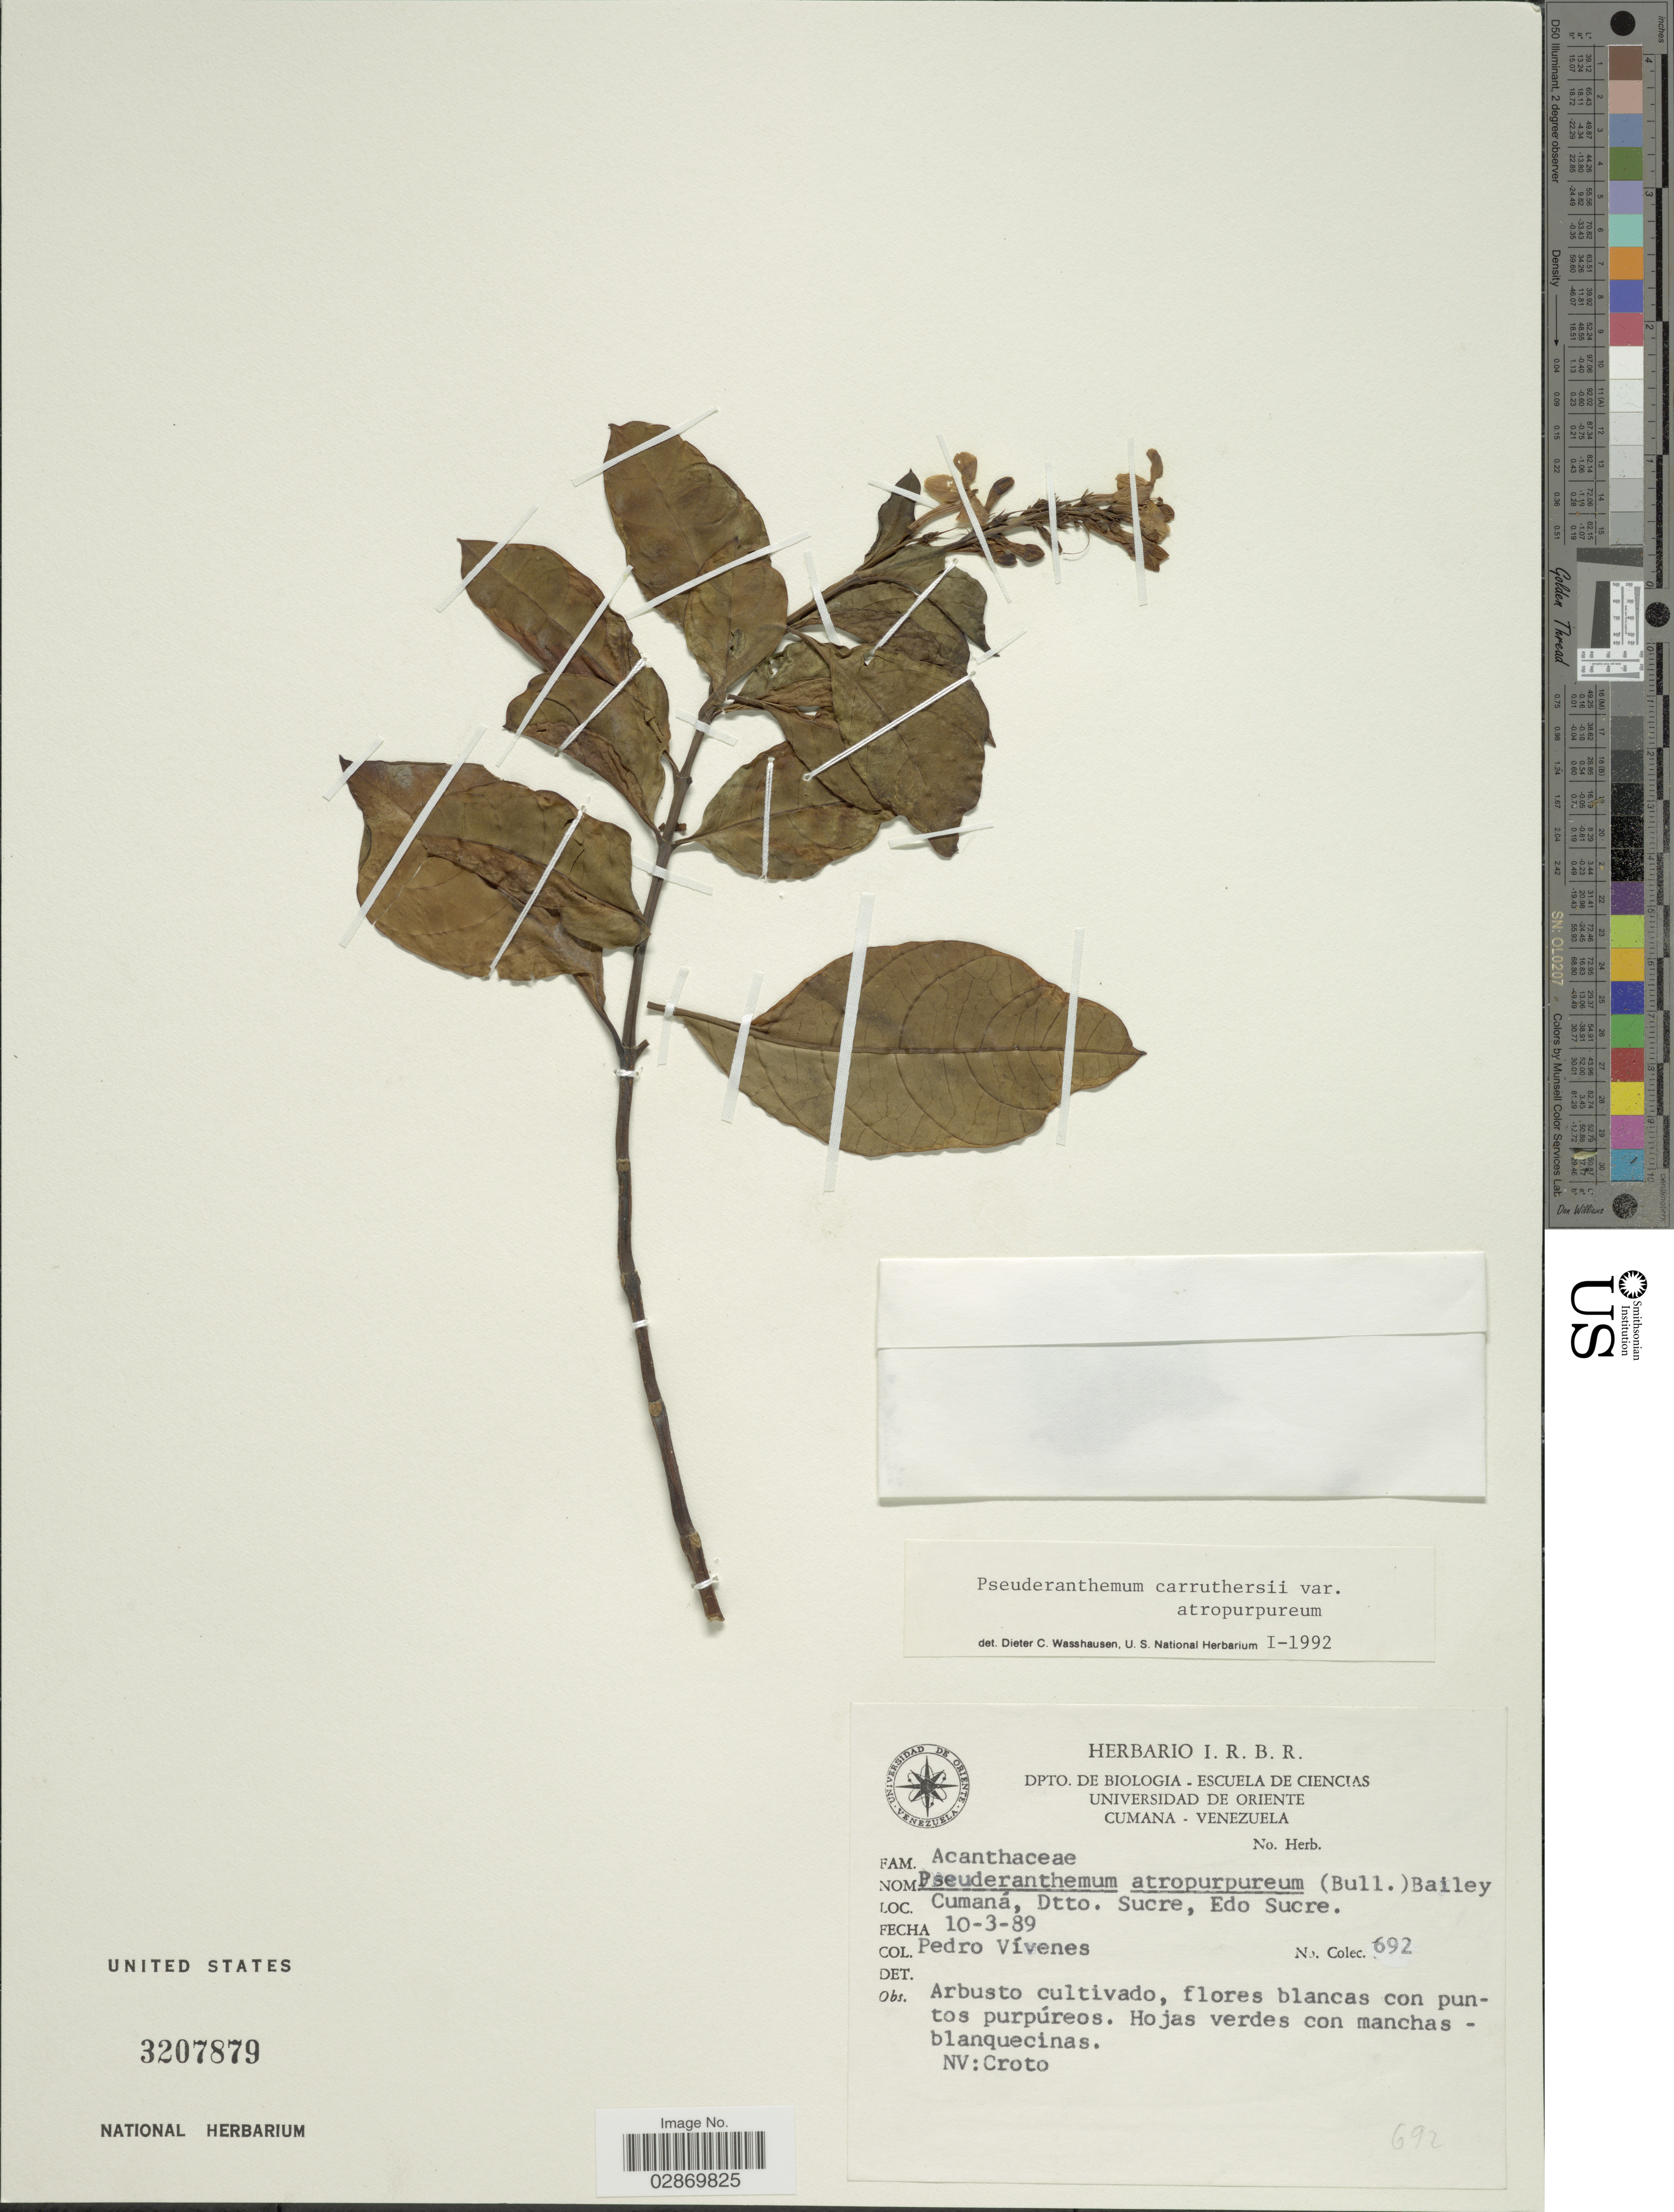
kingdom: Plantae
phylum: Tracheophyta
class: Magnoliopsida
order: Lamiales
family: Acanthaceae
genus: Pseuderanthemum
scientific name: Pseuderanthemum atropurpureum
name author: (W. Bull) L.H. Bailey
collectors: P. Vivenes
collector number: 692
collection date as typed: Transcribed d/m/y: 10/3/89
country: Venezuela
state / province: Sucre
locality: Cumaná, Dtto. Sucre.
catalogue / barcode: US 3207879